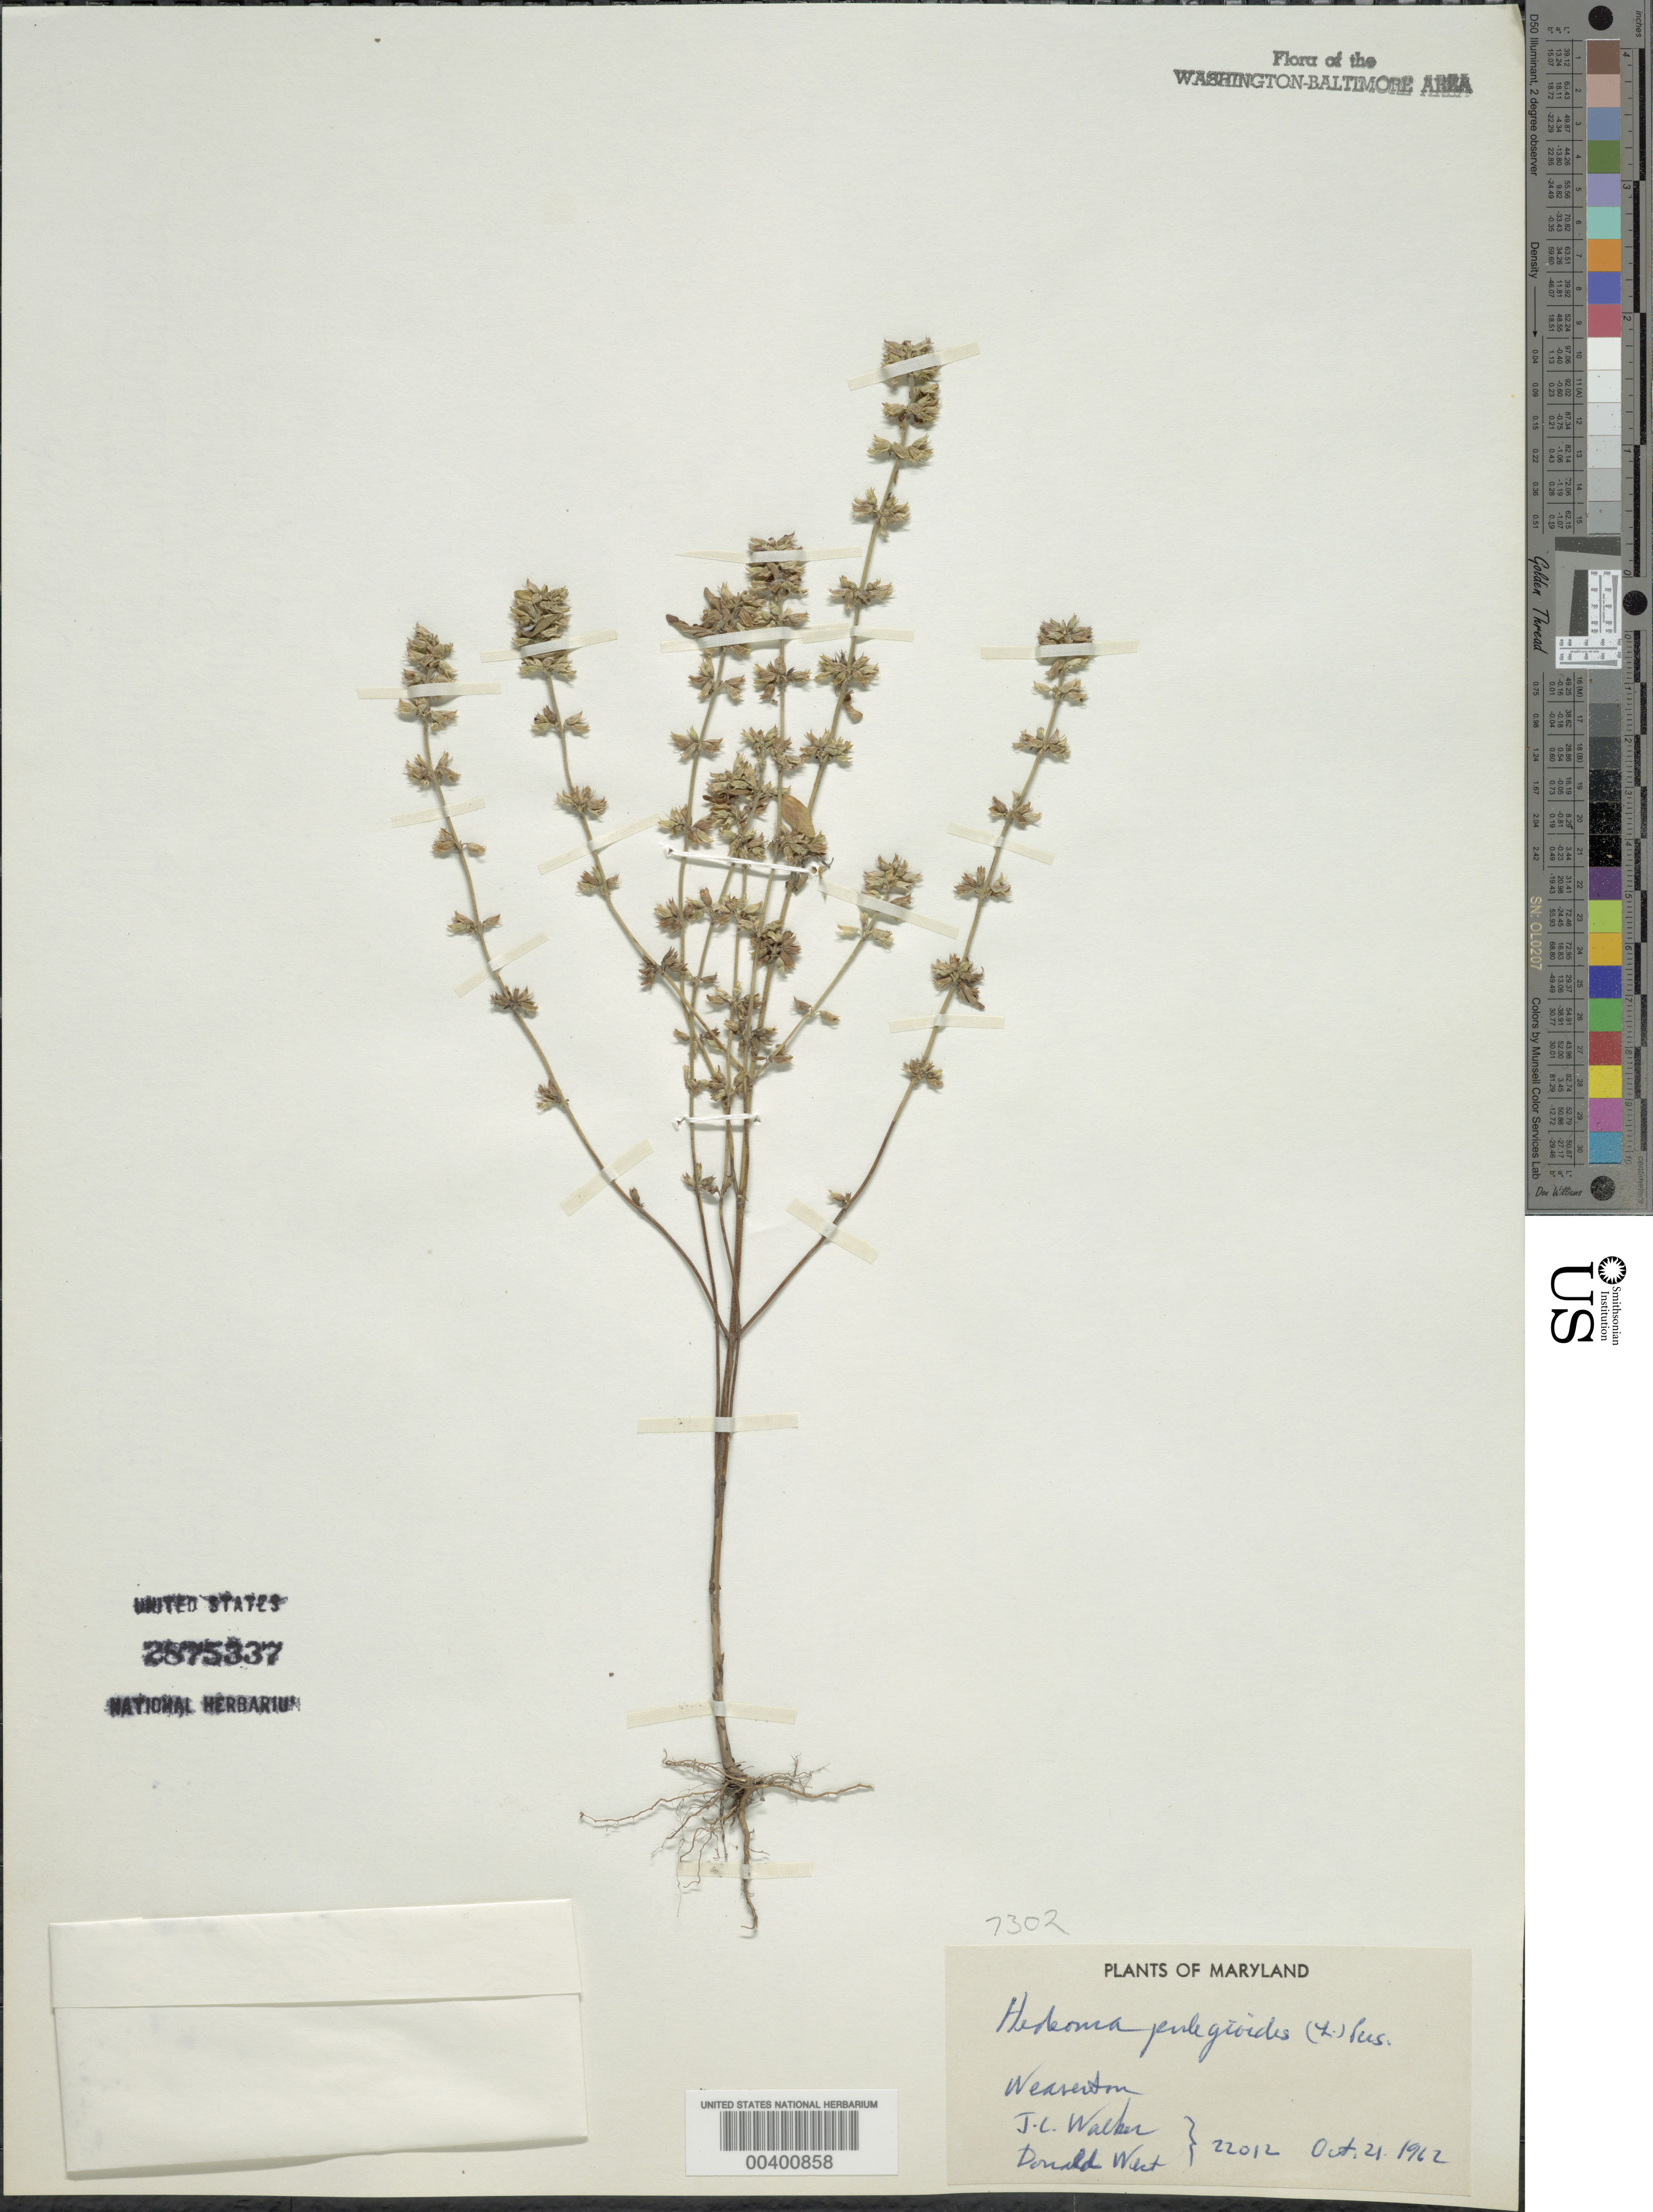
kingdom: Plantae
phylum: Tracheophyta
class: Magnoliopsida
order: Lamiales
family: Lamiaceae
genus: Hedeoma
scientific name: Hedeoma pulegioides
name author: (L.) Pers.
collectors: J. Walker & D. West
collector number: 22012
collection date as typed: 21 Oct 1962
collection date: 1962-10-21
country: United States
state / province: Maryland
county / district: Baltimore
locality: Weaverton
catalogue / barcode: US 2875337